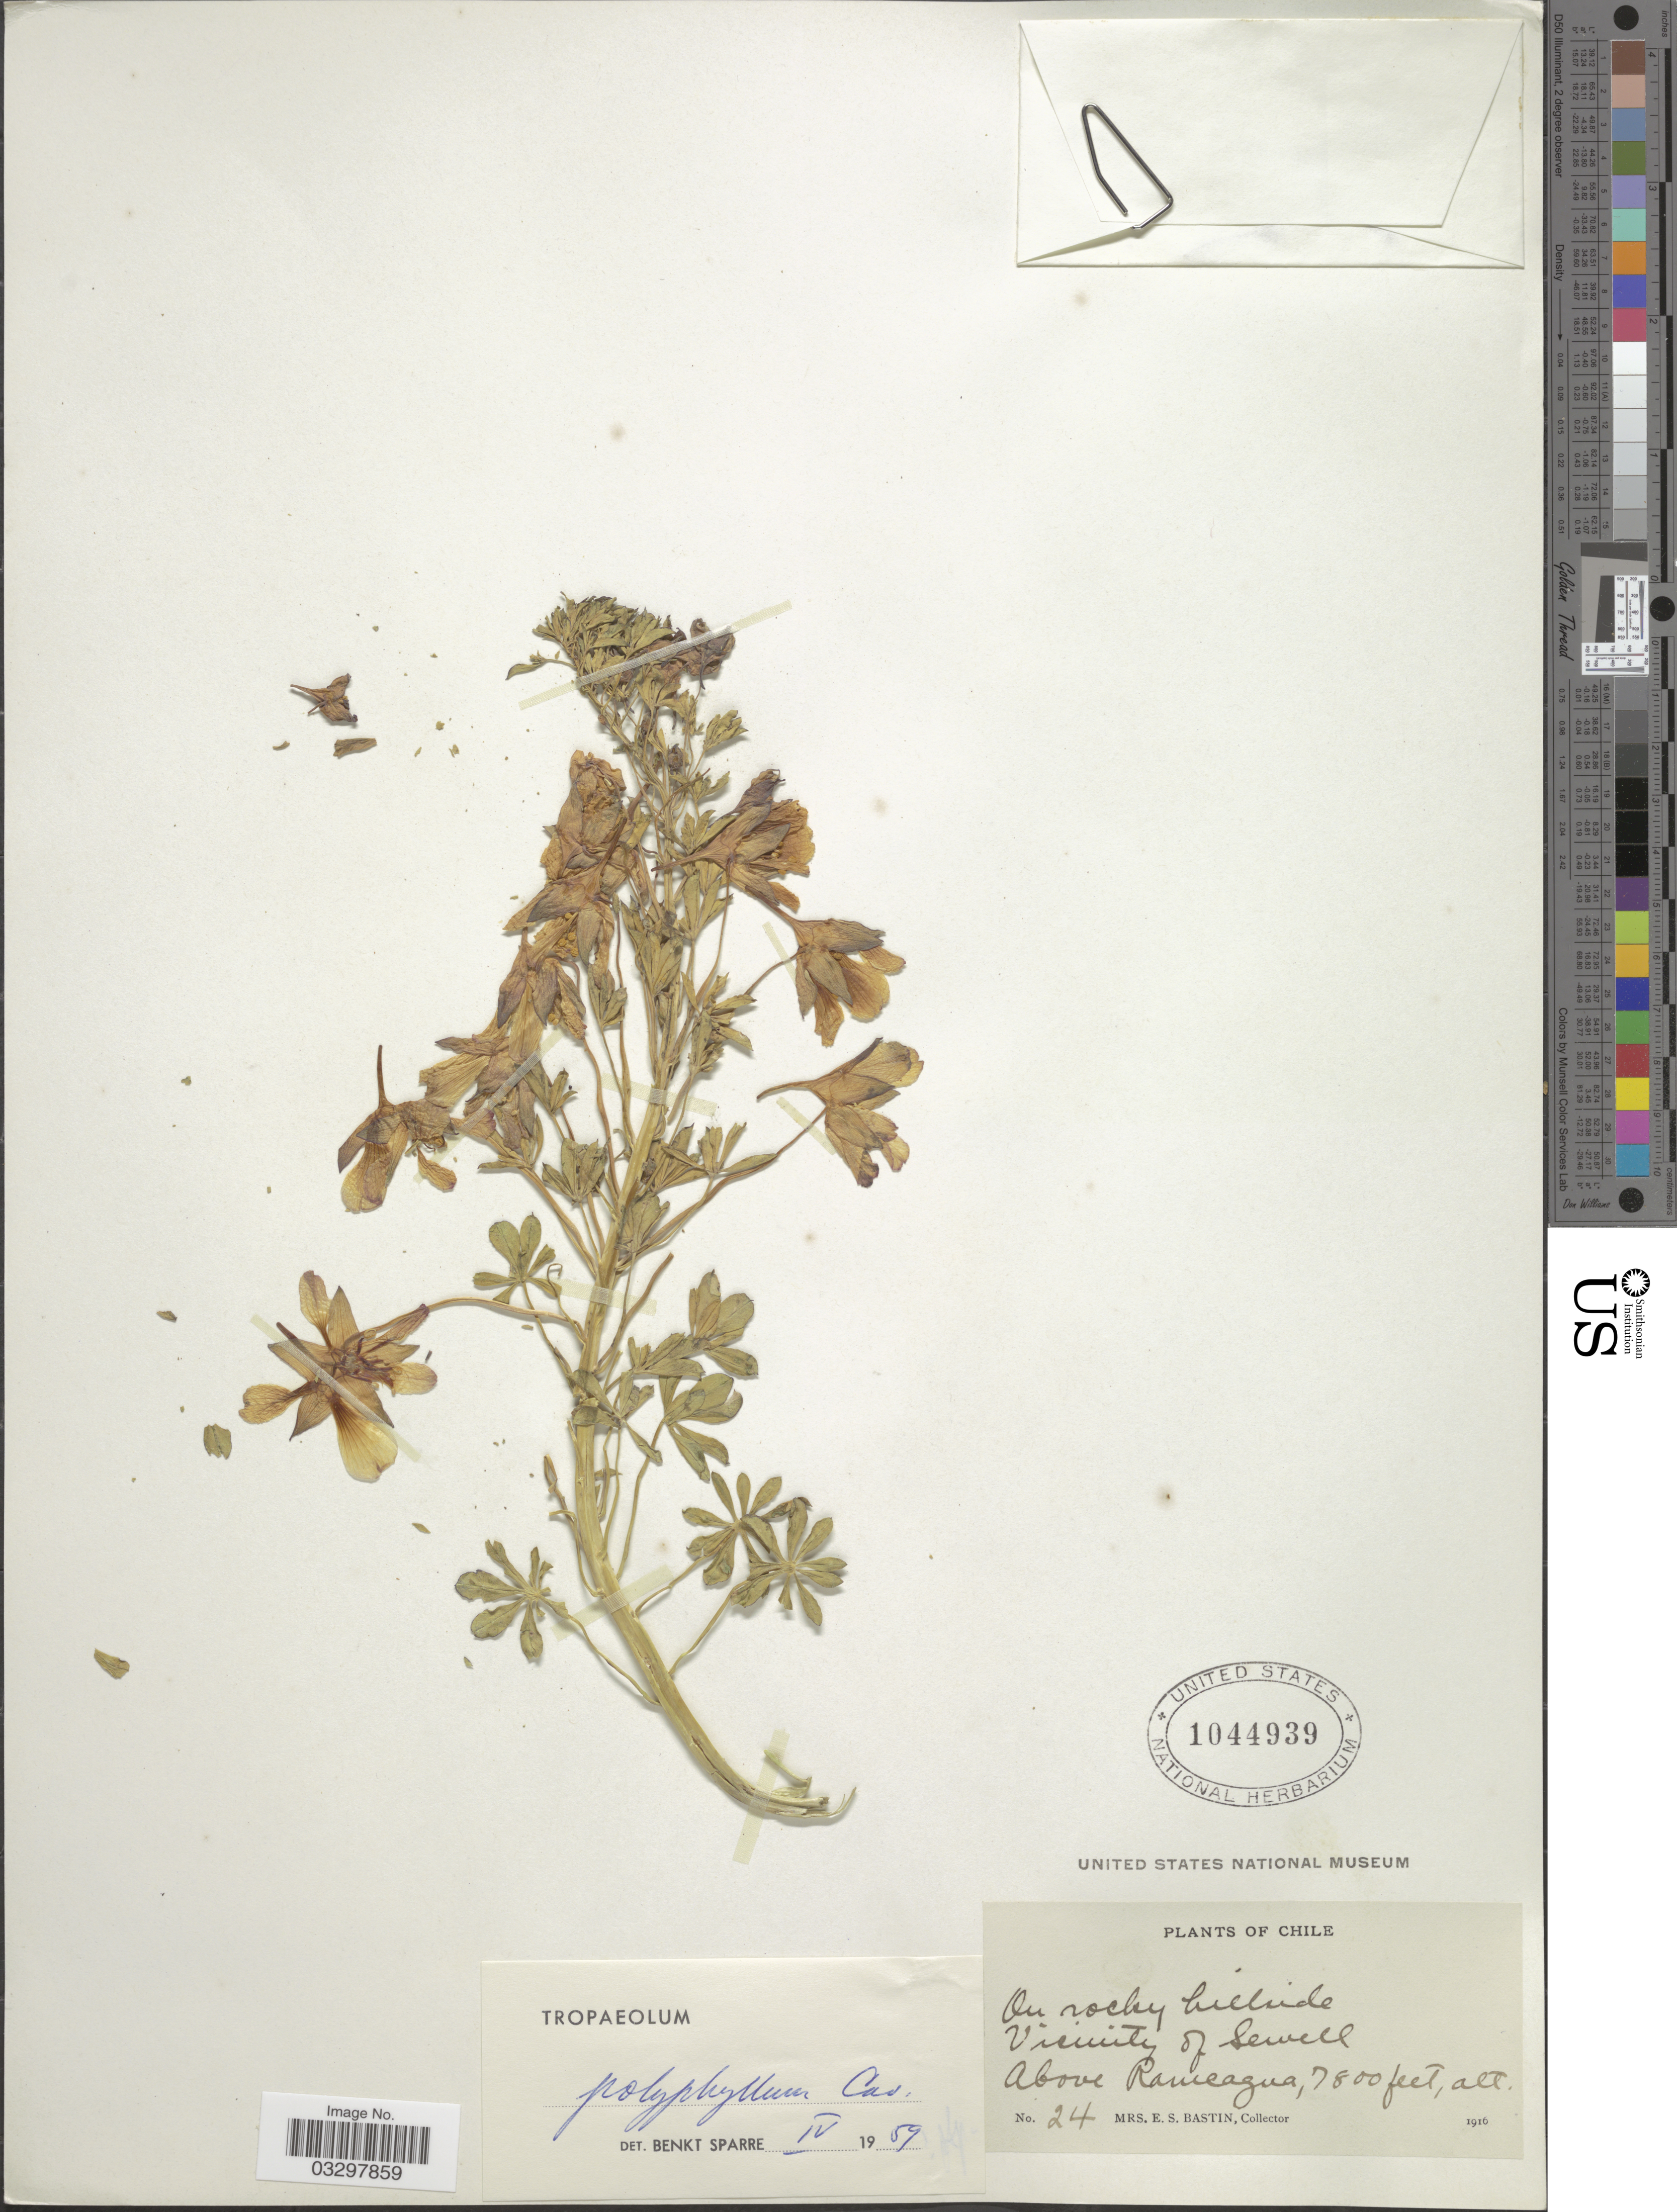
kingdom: Plantae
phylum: Tracheophyta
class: Magnoliopsida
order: Brassicales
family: Tropaeolaceae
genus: Tropaeolum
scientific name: Tropaeolum polyphyllum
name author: Cav.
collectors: E. Bastin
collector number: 24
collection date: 1916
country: Chile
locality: On rocky hillside, Vicinity of Sewell, Above Ranicagua.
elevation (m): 2377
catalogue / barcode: US 1044939